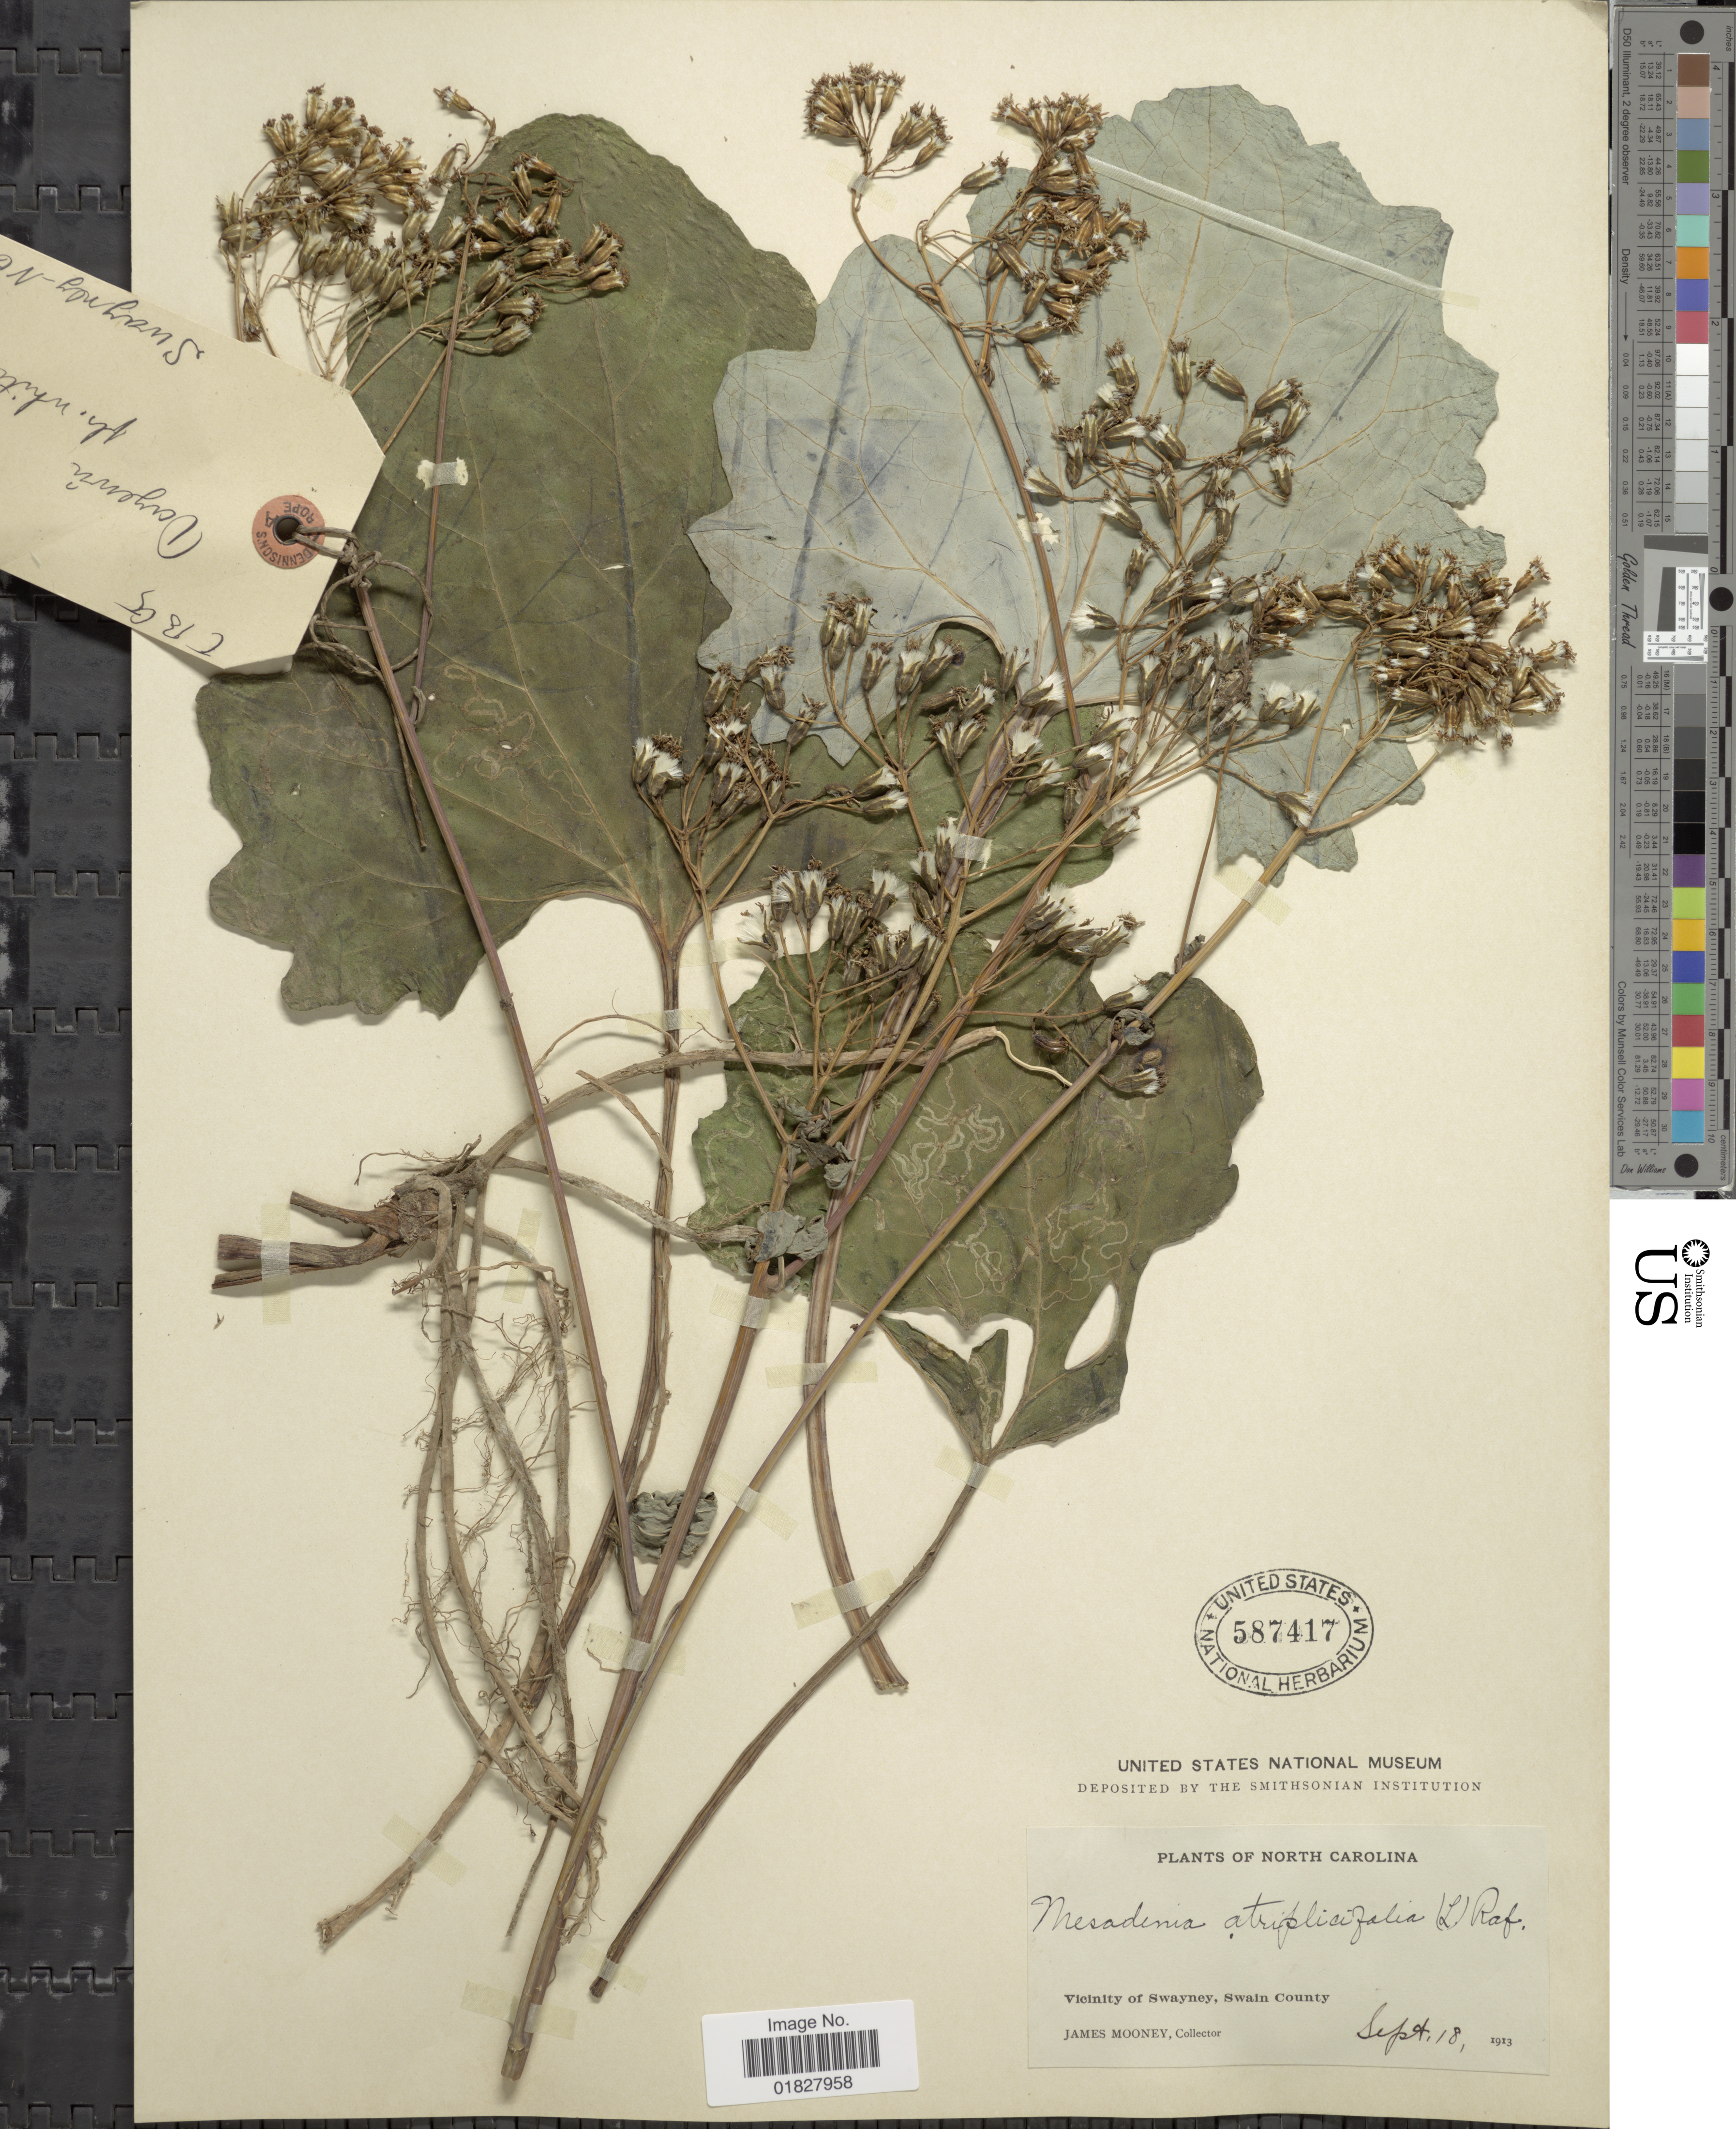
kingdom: Plantae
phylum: Tracheophyta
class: Magnoliopsida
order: Asterales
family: Asteraceae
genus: Arnoglossum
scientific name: Arnoglossum atriplicifolium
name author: (L.) H. Rob.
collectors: J. Mooney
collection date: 1913-09-18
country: United States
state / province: North Carolina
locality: Vicinity of Swayney, Swain County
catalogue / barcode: US 587417